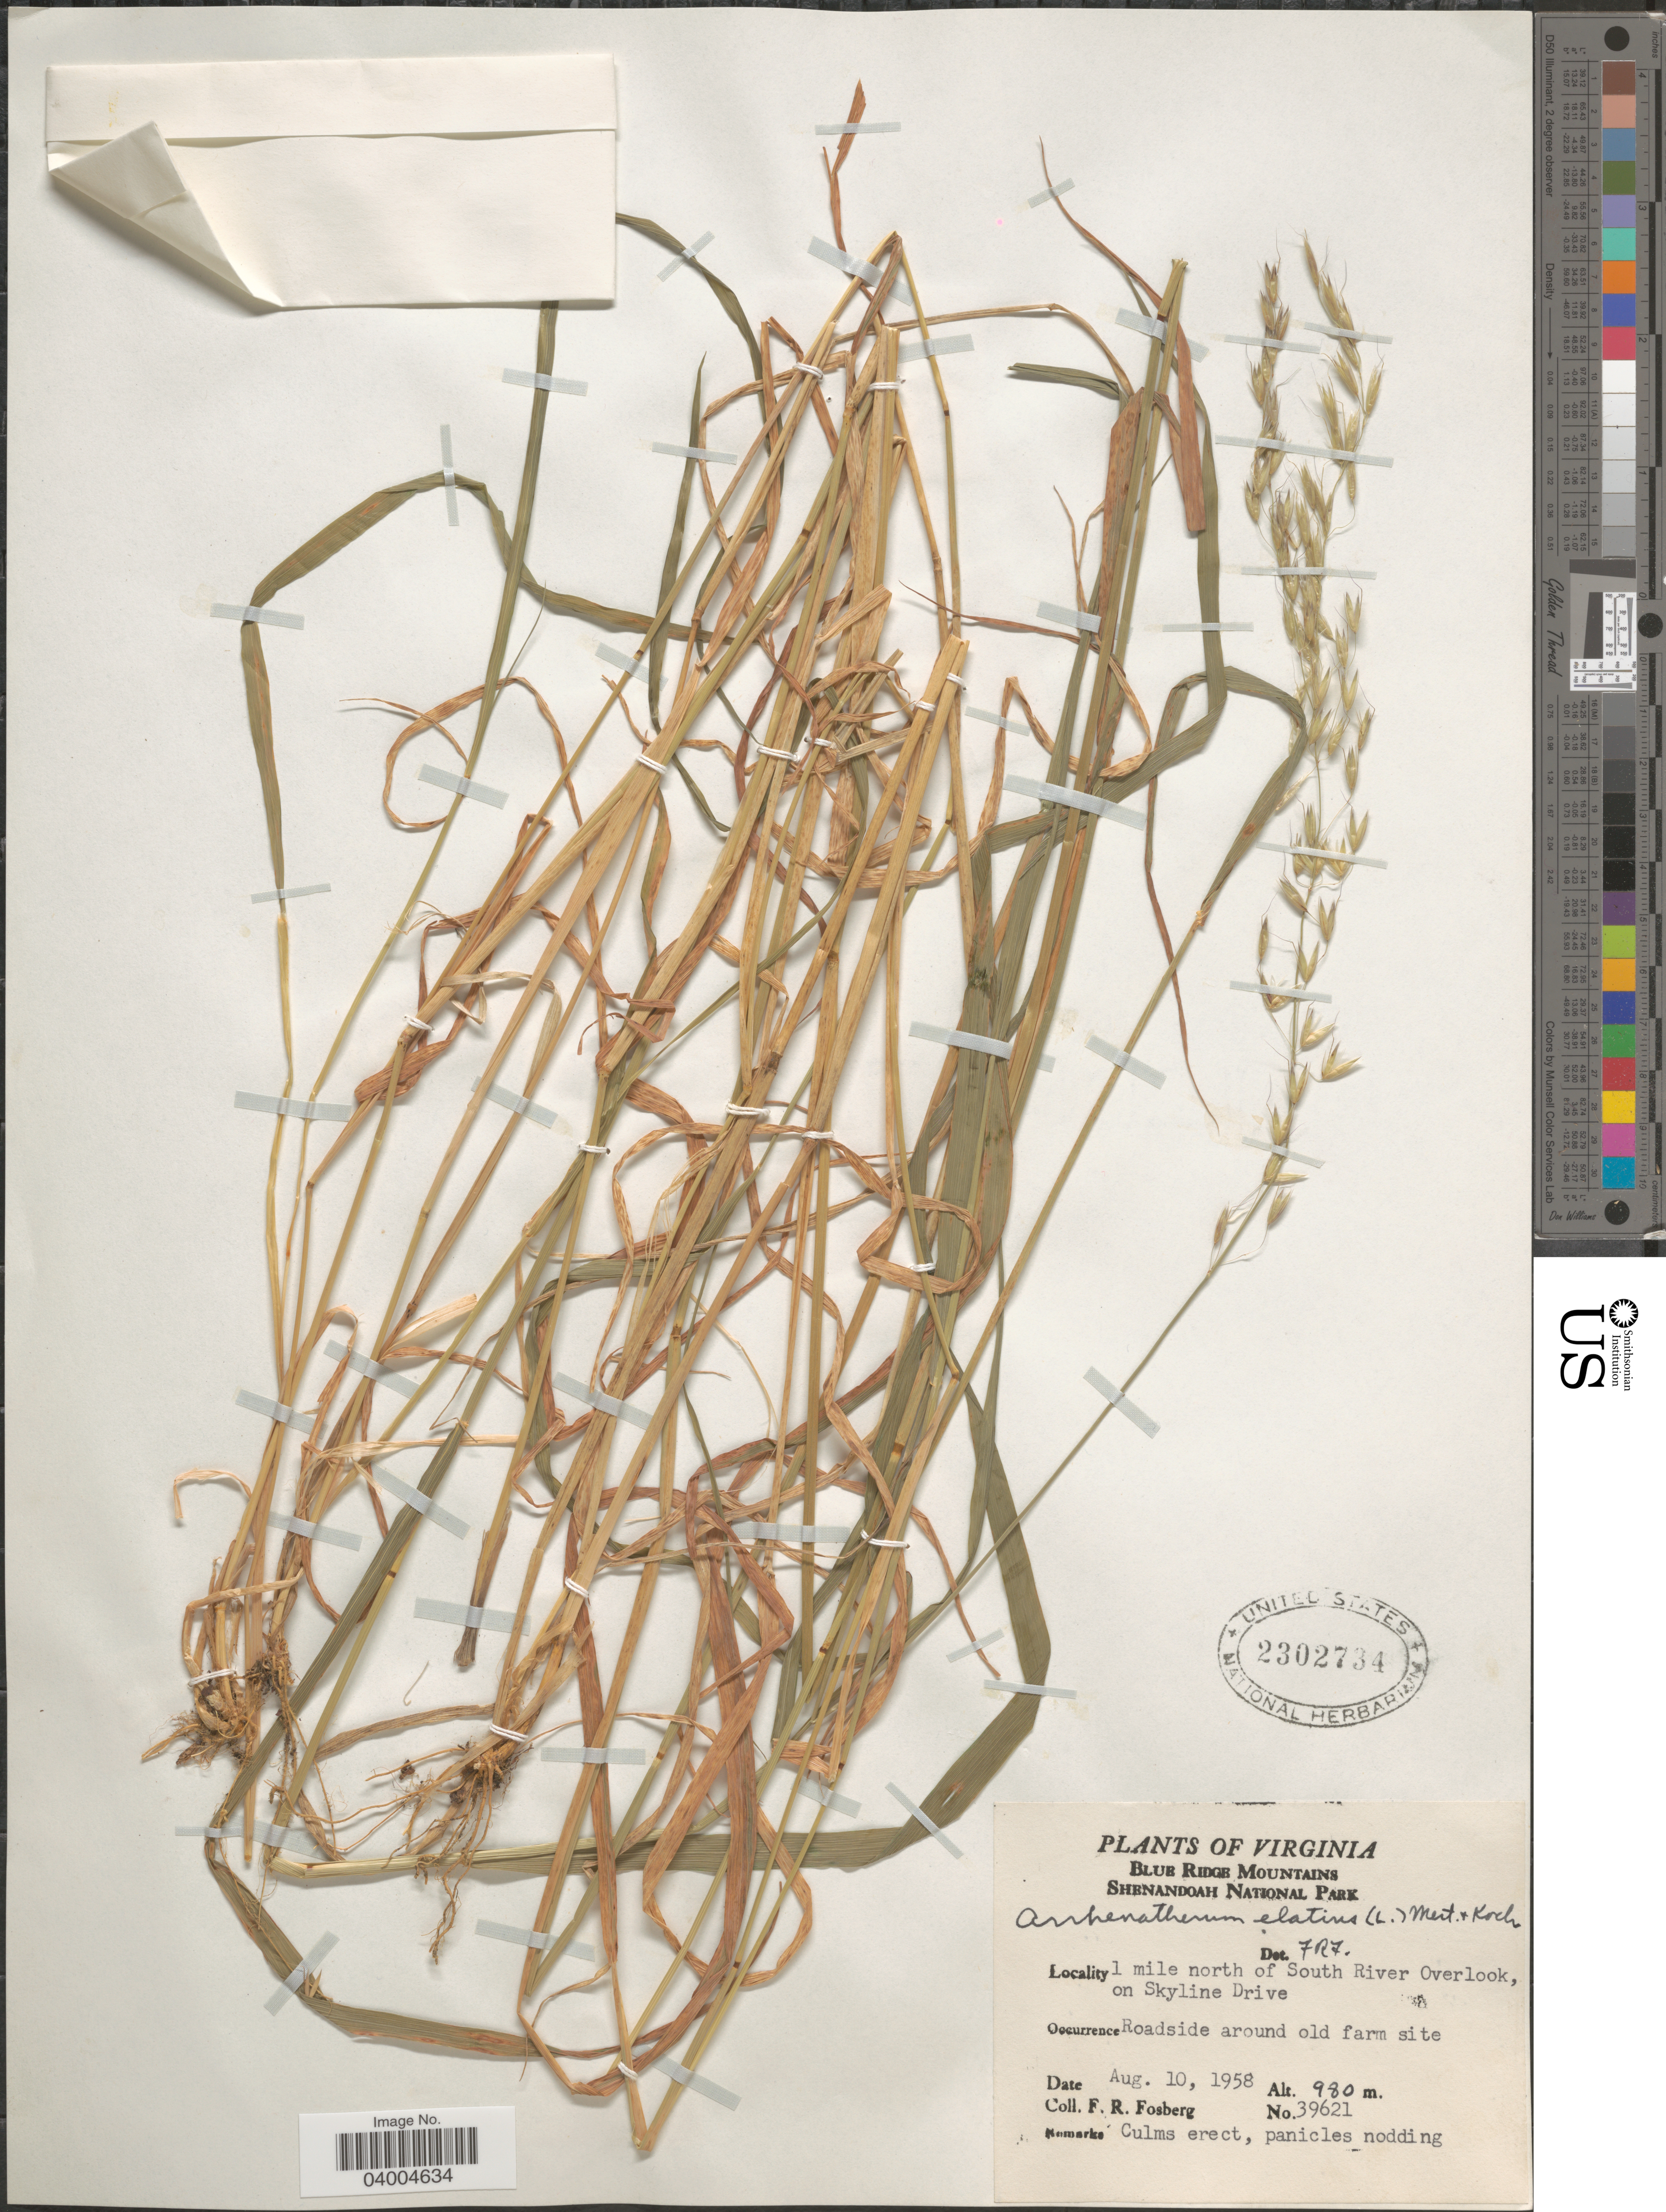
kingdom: Plantae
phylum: Tracheophyta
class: Liliopsida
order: Poales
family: Poaceae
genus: Arrhenatherum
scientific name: Arrhenatherum elatius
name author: (L.) J. Presl & C. Presl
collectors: F. R. Fosberg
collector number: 39621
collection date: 1958-08-10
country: United States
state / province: Virginia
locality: Blue Ridge Mountains. Shenandoah National Park. 1 mile north of South River Overlook, on Skyline Drive. Roadside around old farm site.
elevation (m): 980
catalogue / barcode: US 2302734